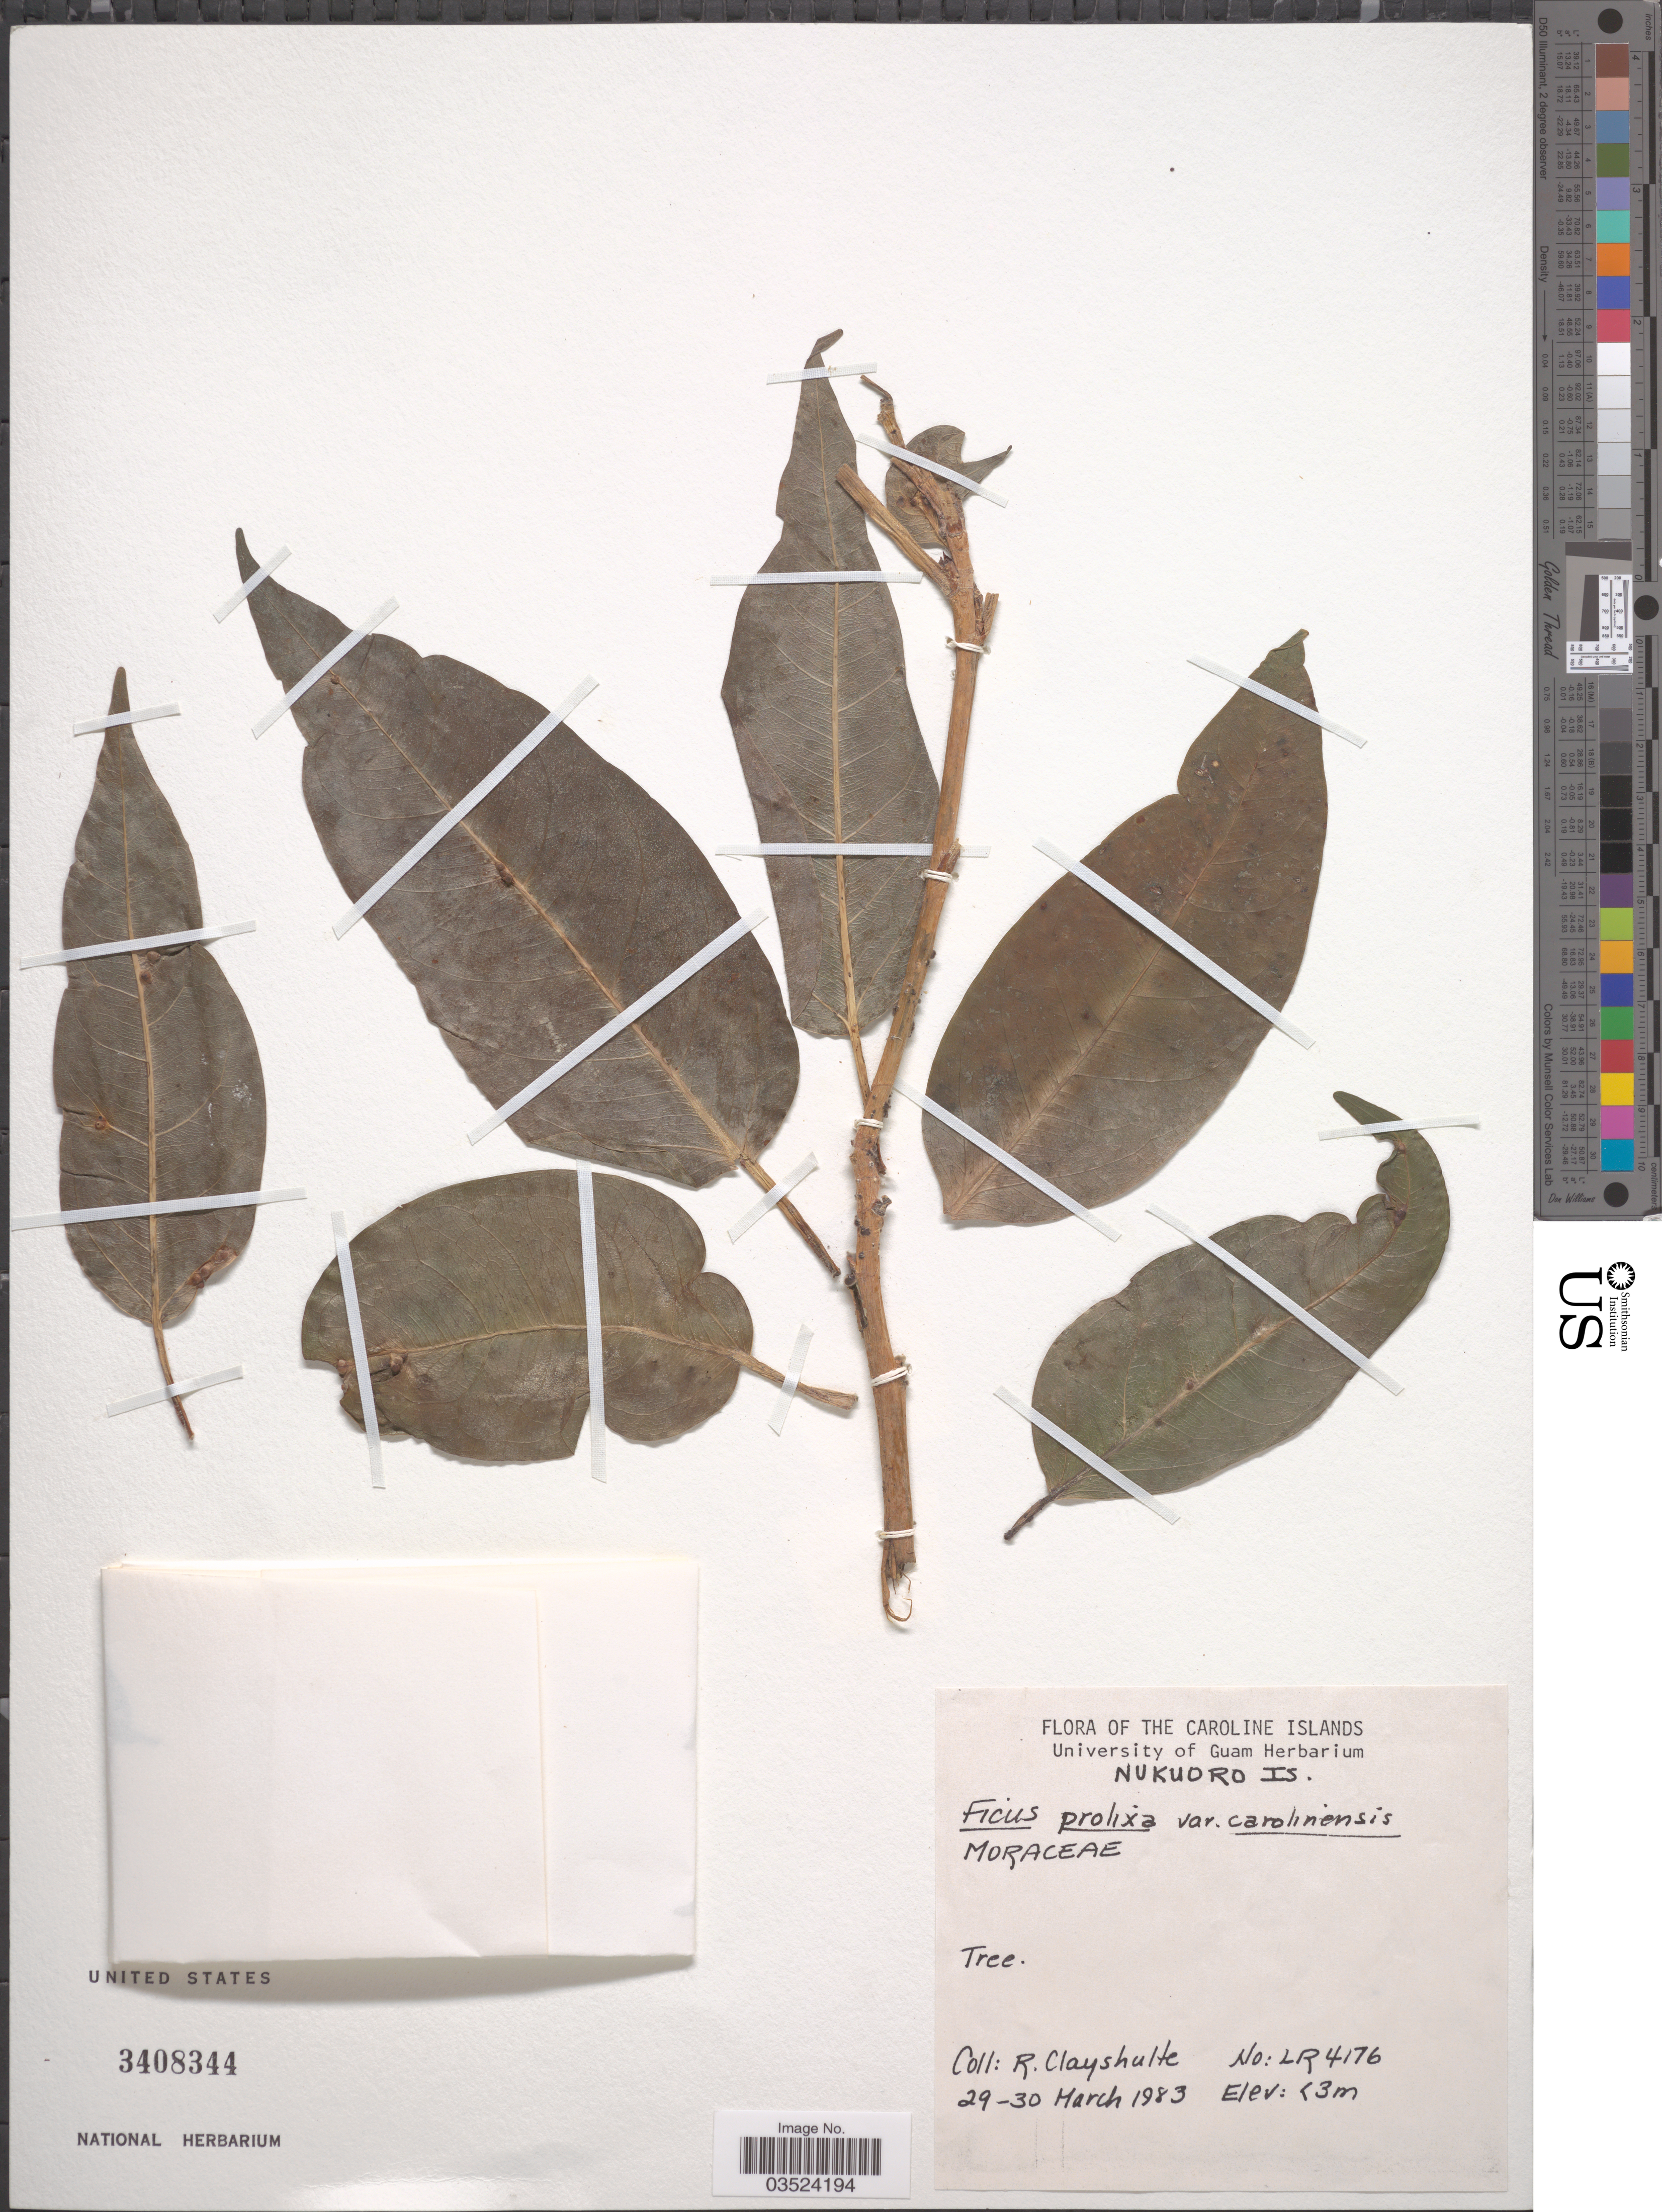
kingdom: Plantae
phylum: Tracheophyta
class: Magnoliopsida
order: Rosales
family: Moraceae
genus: Ficus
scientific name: Ficus prolixa var. carolinensis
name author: (Warb.) Fosberg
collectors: R. Clayshulte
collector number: LR 4176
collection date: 1983-03-29/1983-03-30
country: Micronesia, Federated States of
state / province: Pohnpei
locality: The Caroline Islands. Nukuoro Is.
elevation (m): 3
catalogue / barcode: US 3408344